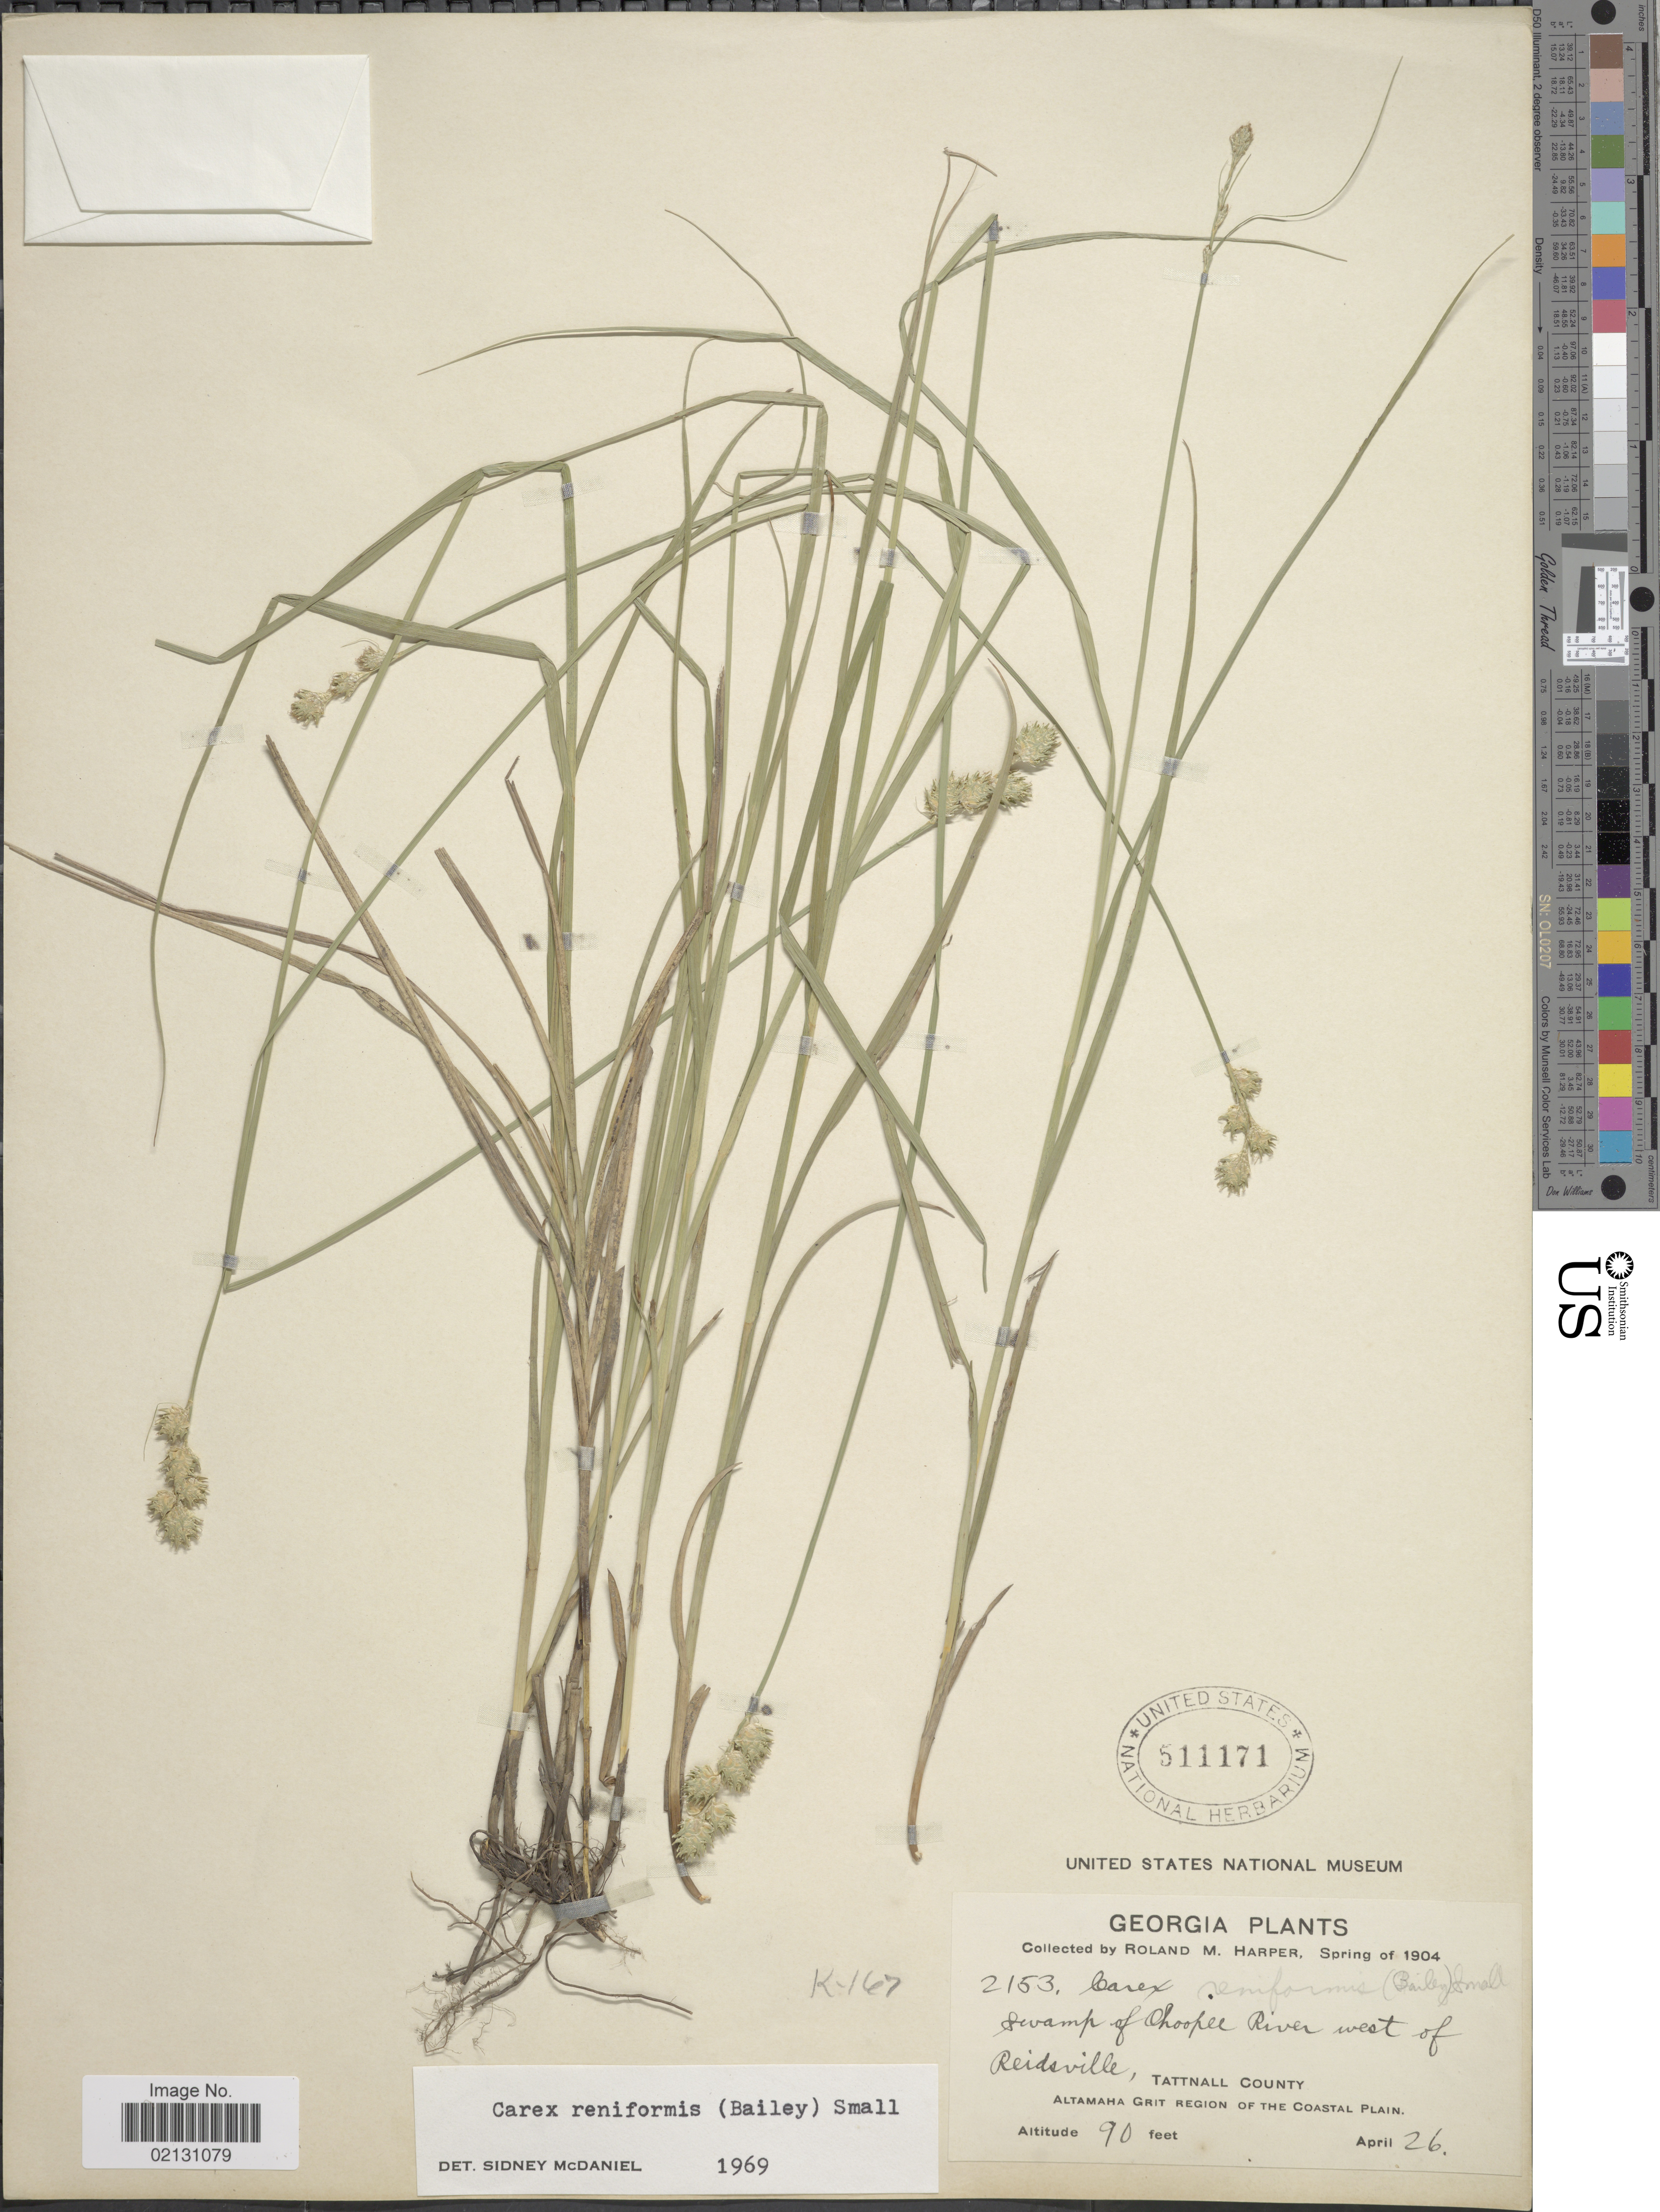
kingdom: Plantae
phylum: Tracheophyta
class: Liliopsida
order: Poales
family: Cyperaceae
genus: Carex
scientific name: Carex reniformis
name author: (L.H. Bailey) Small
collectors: R. M. Harper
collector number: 2153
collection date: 1904-04-26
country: United States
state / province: Georgia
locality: Swamp of Choopee River west of Reidsville, Tattnall County, Altamaha Grit Region of The Coastal Plain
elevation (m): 27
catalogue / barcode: US 511171